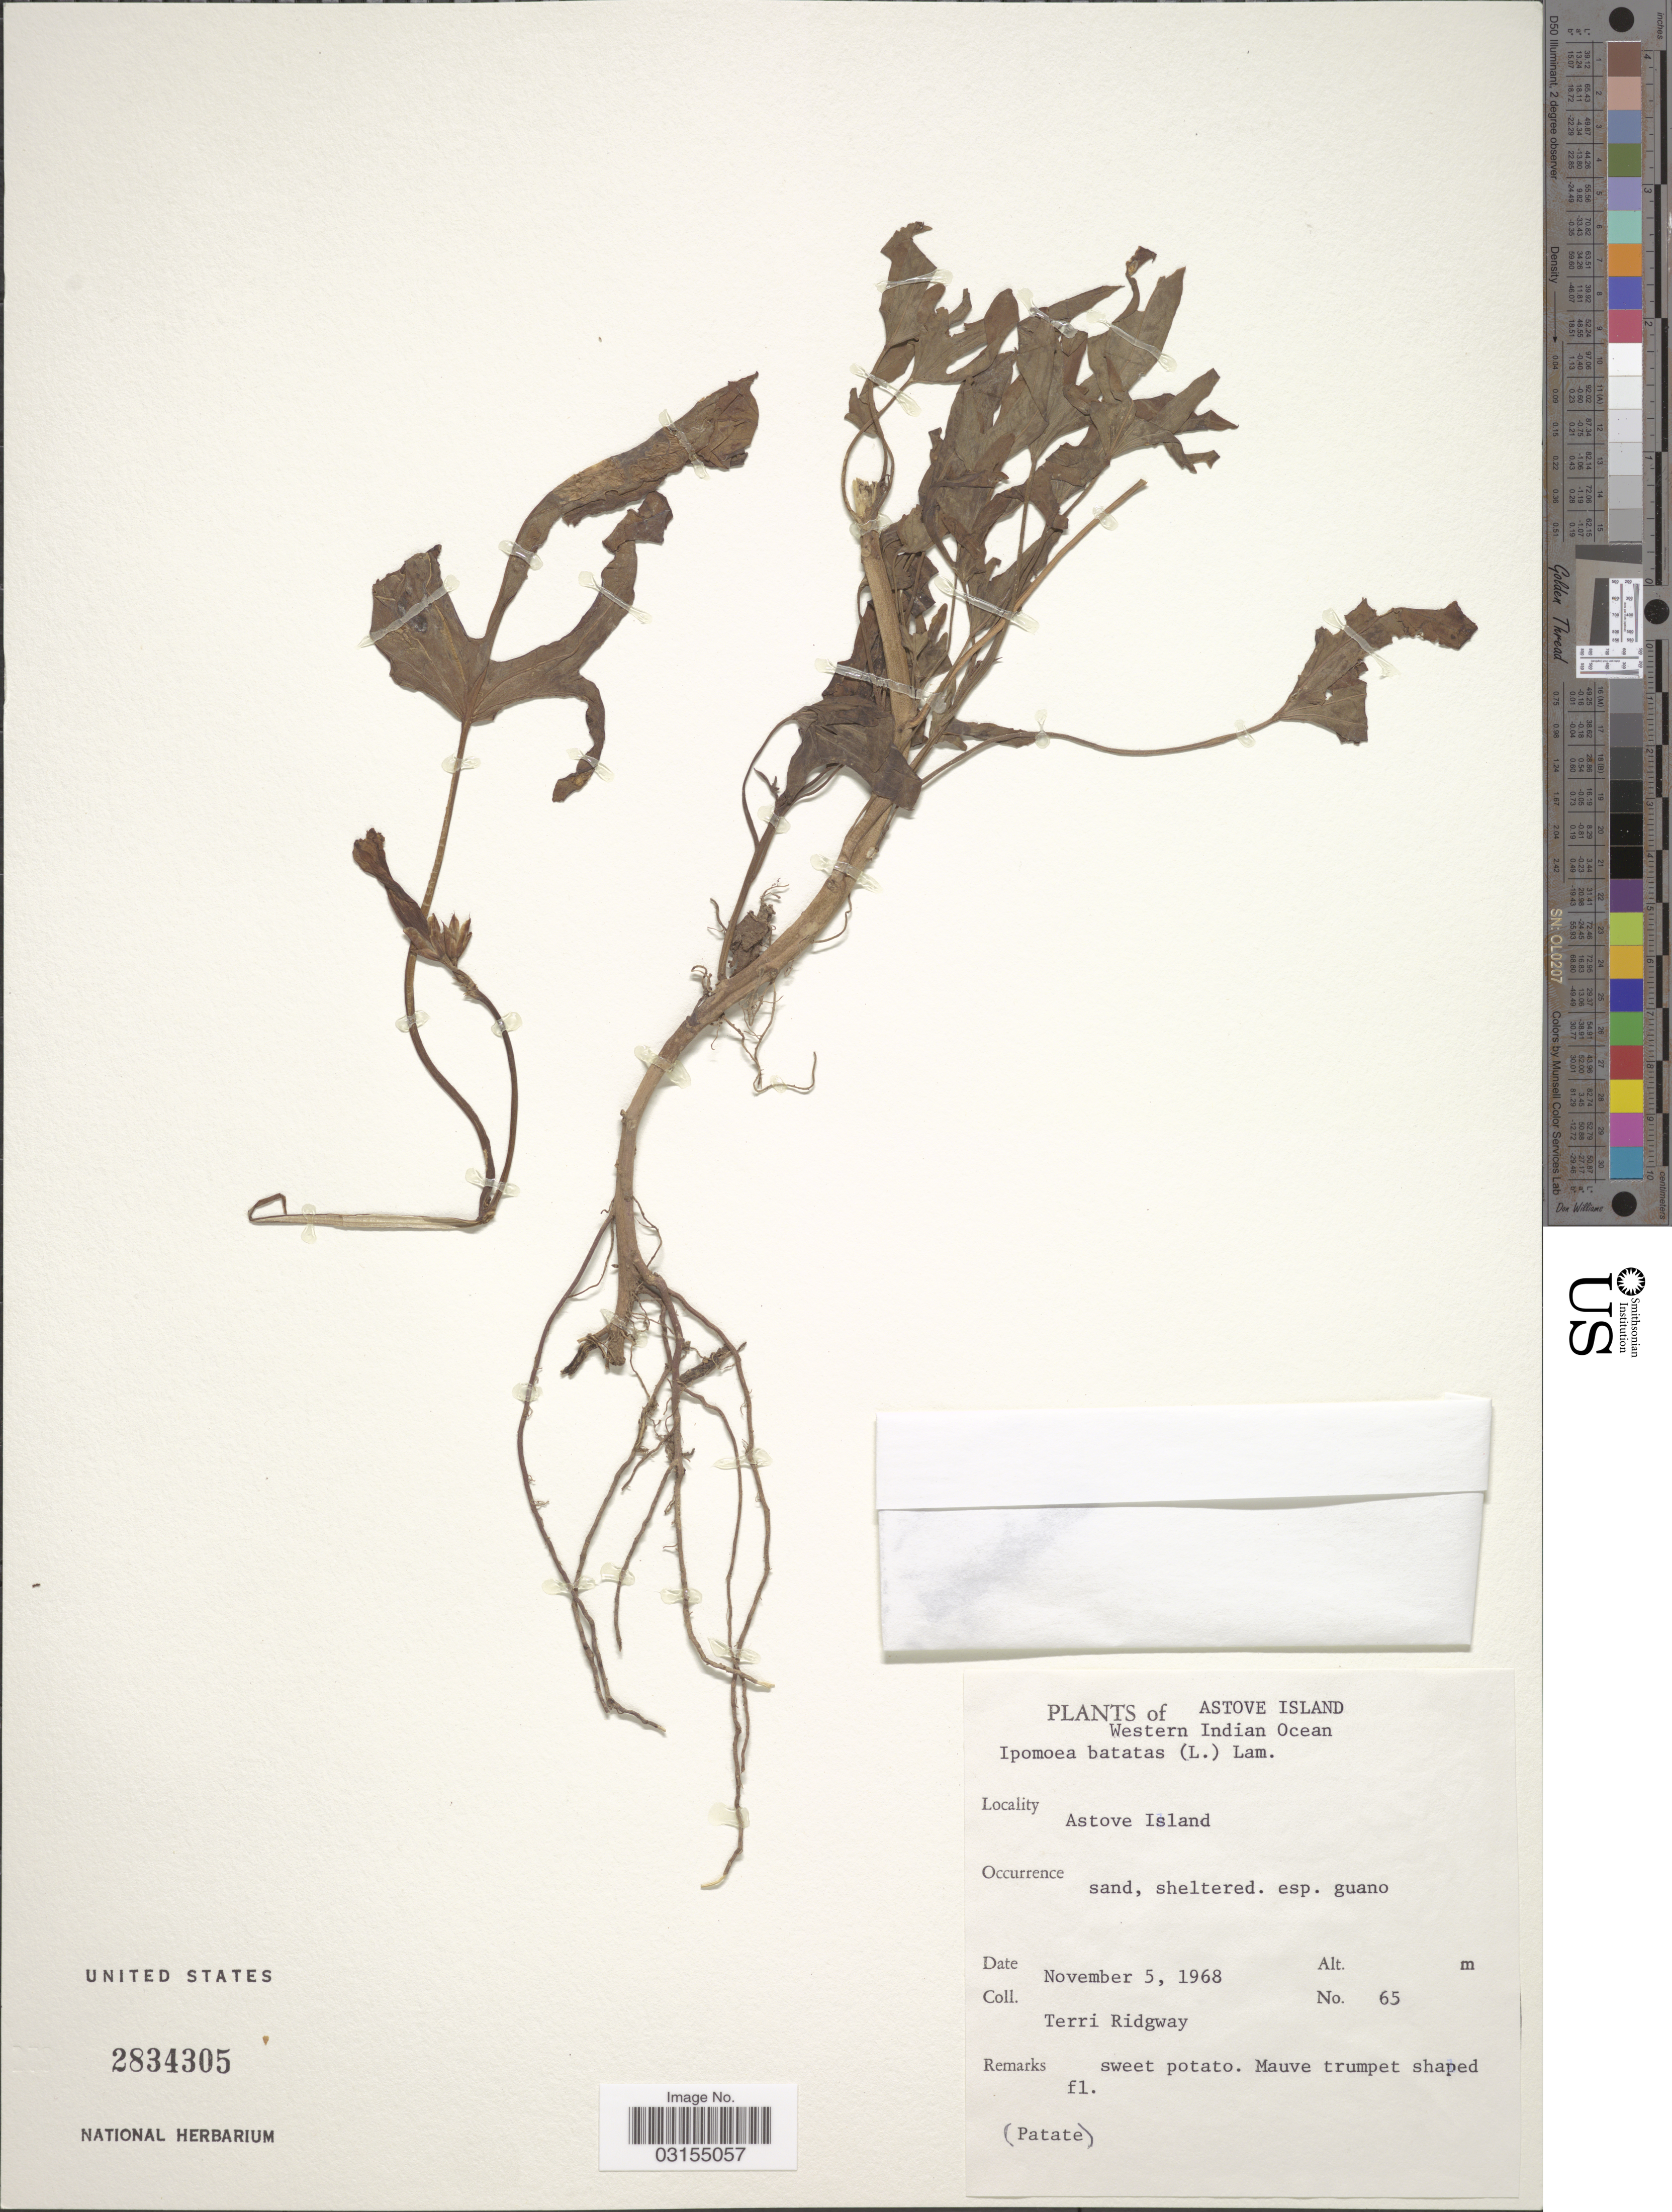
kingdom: Plantae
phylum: Tracheophyta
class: Magnoliopsida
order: Solanales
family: Convolvulaceae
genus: Ipomoea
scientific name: Ipomoea batatas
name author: (L.) Lam.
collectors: T. Ridgway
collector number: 65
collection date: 1968-11-05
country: Seychelles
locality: Astove Island, Western Indian Ocean. Astove Island.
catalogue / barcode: US 2834305